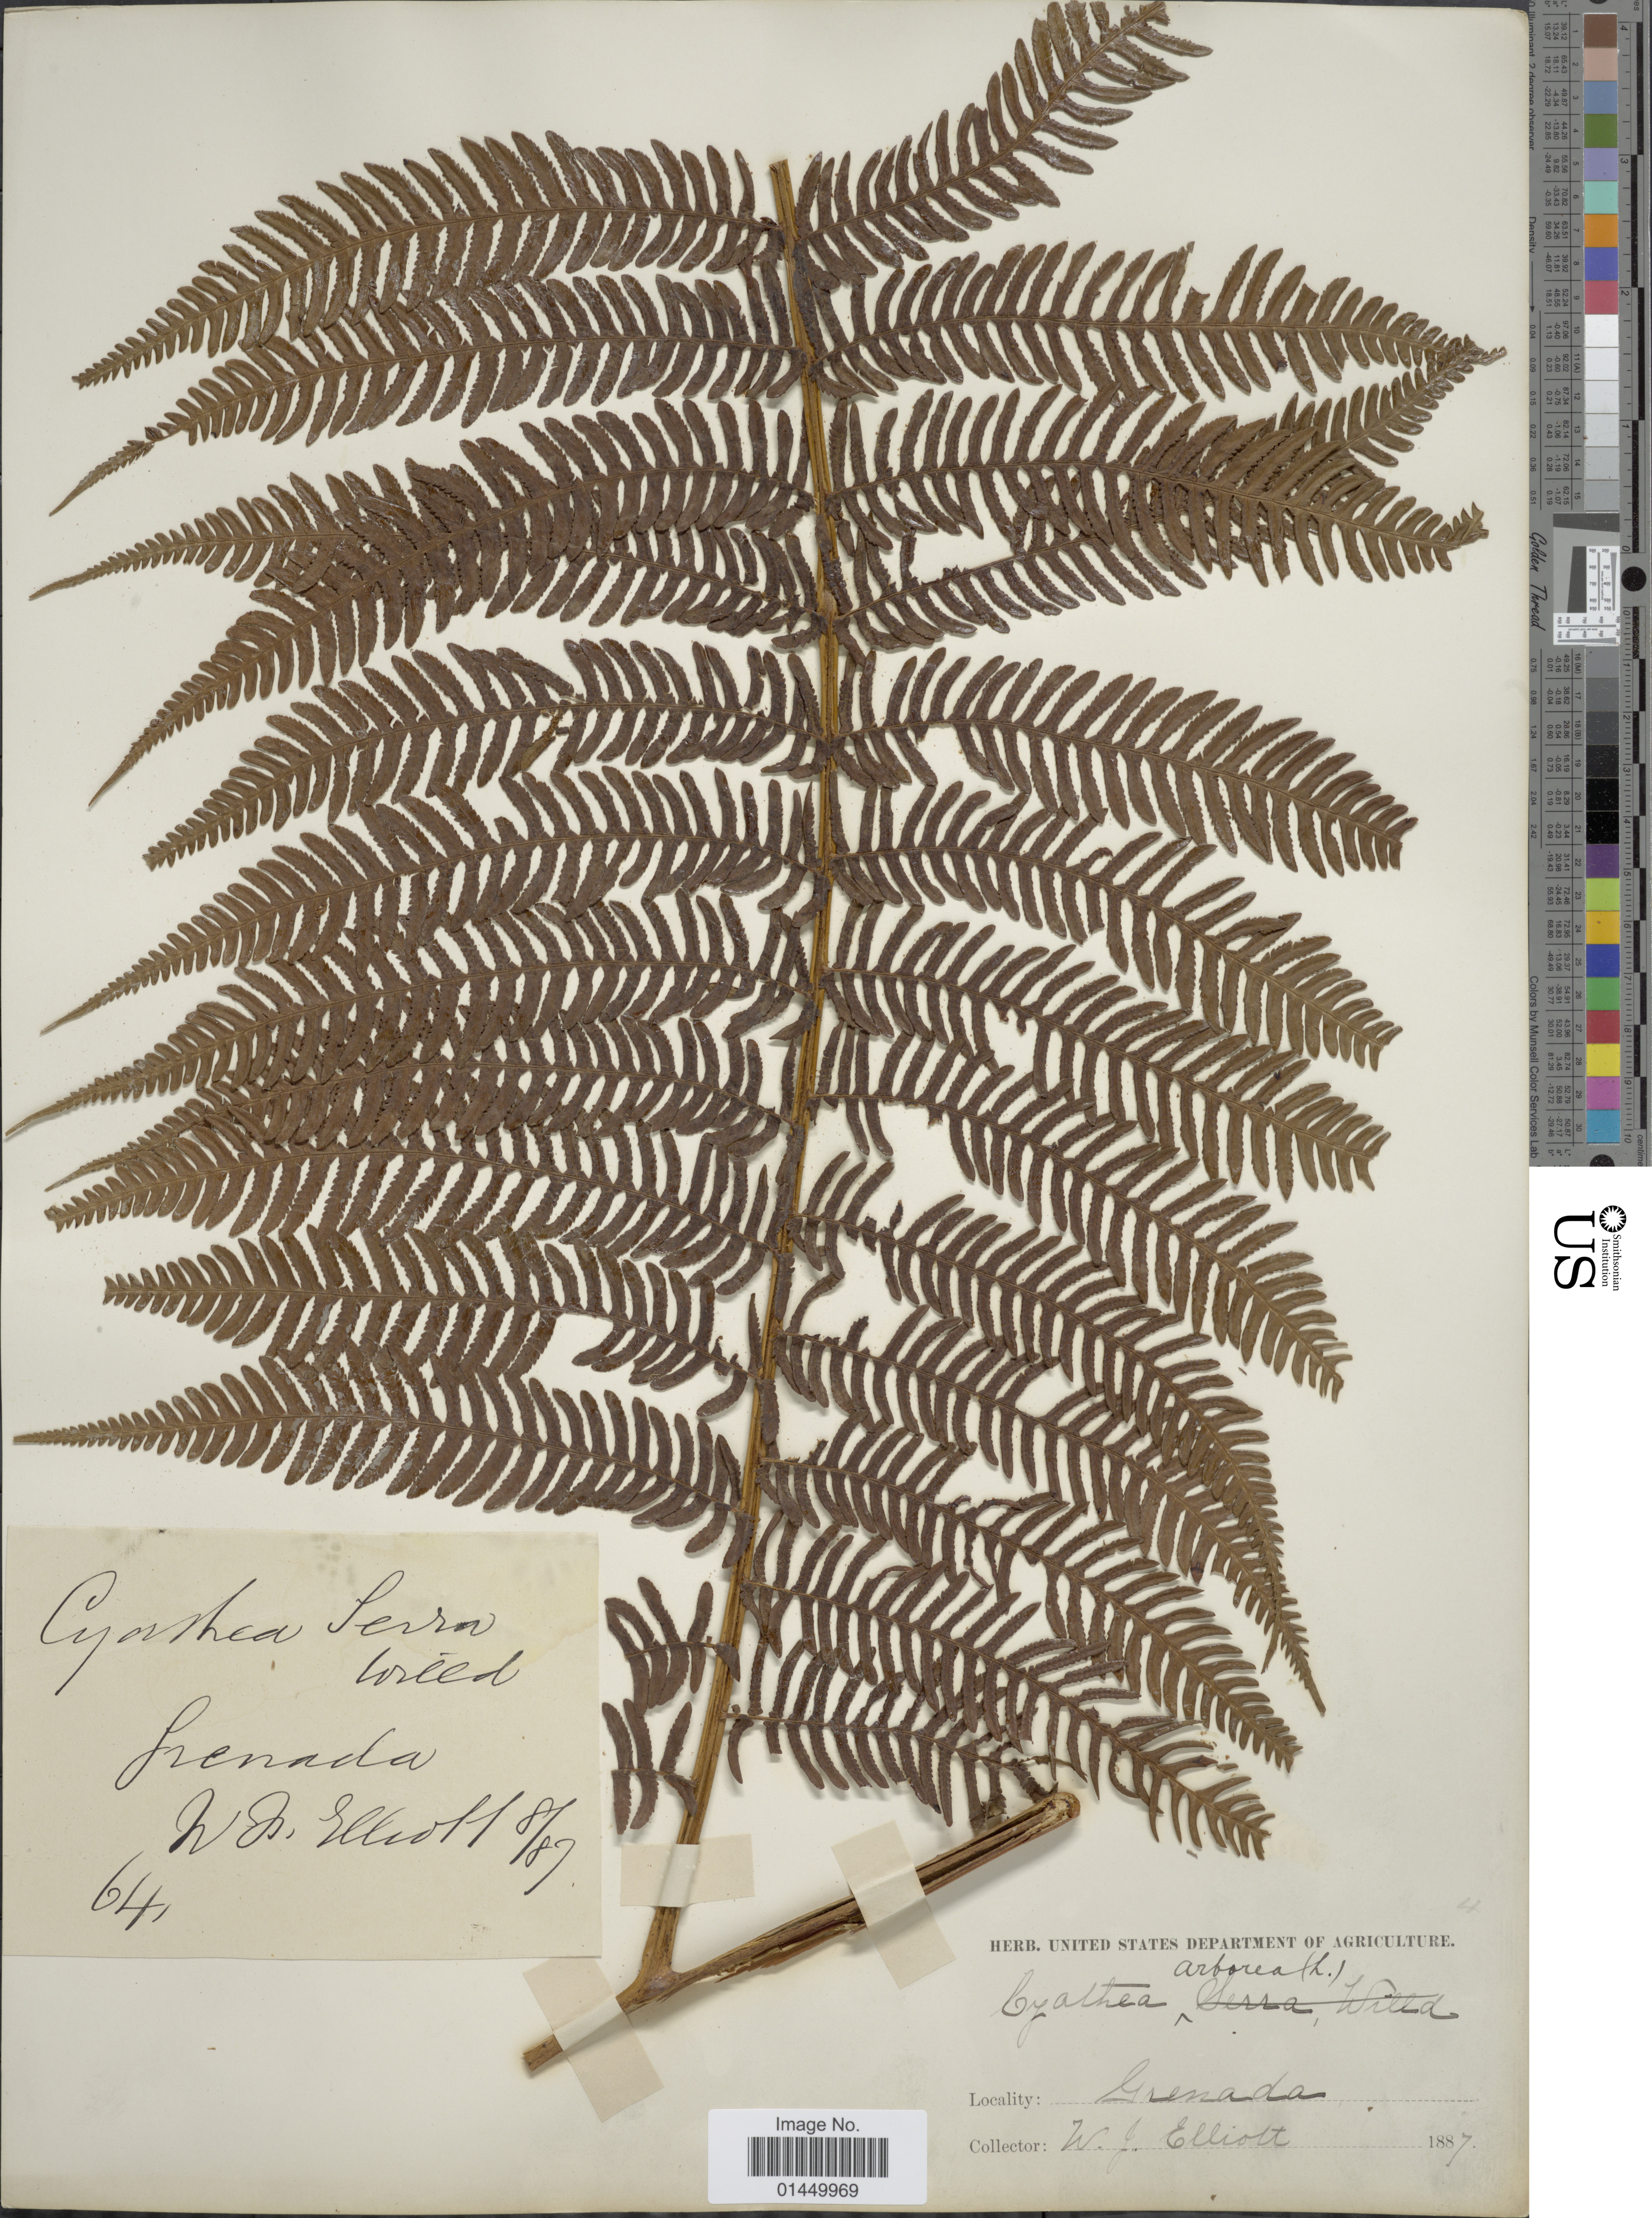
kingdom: Plantae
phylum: Tracheophyta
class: Polypodiopsida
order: Cyatheales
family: Cyatheaceae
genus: Cyathea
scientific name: Cyathea arborea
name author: (L.) Sm.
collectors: W. Elliott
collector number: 64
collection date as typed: Transcribed d/m/y: /8/87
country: Grenada